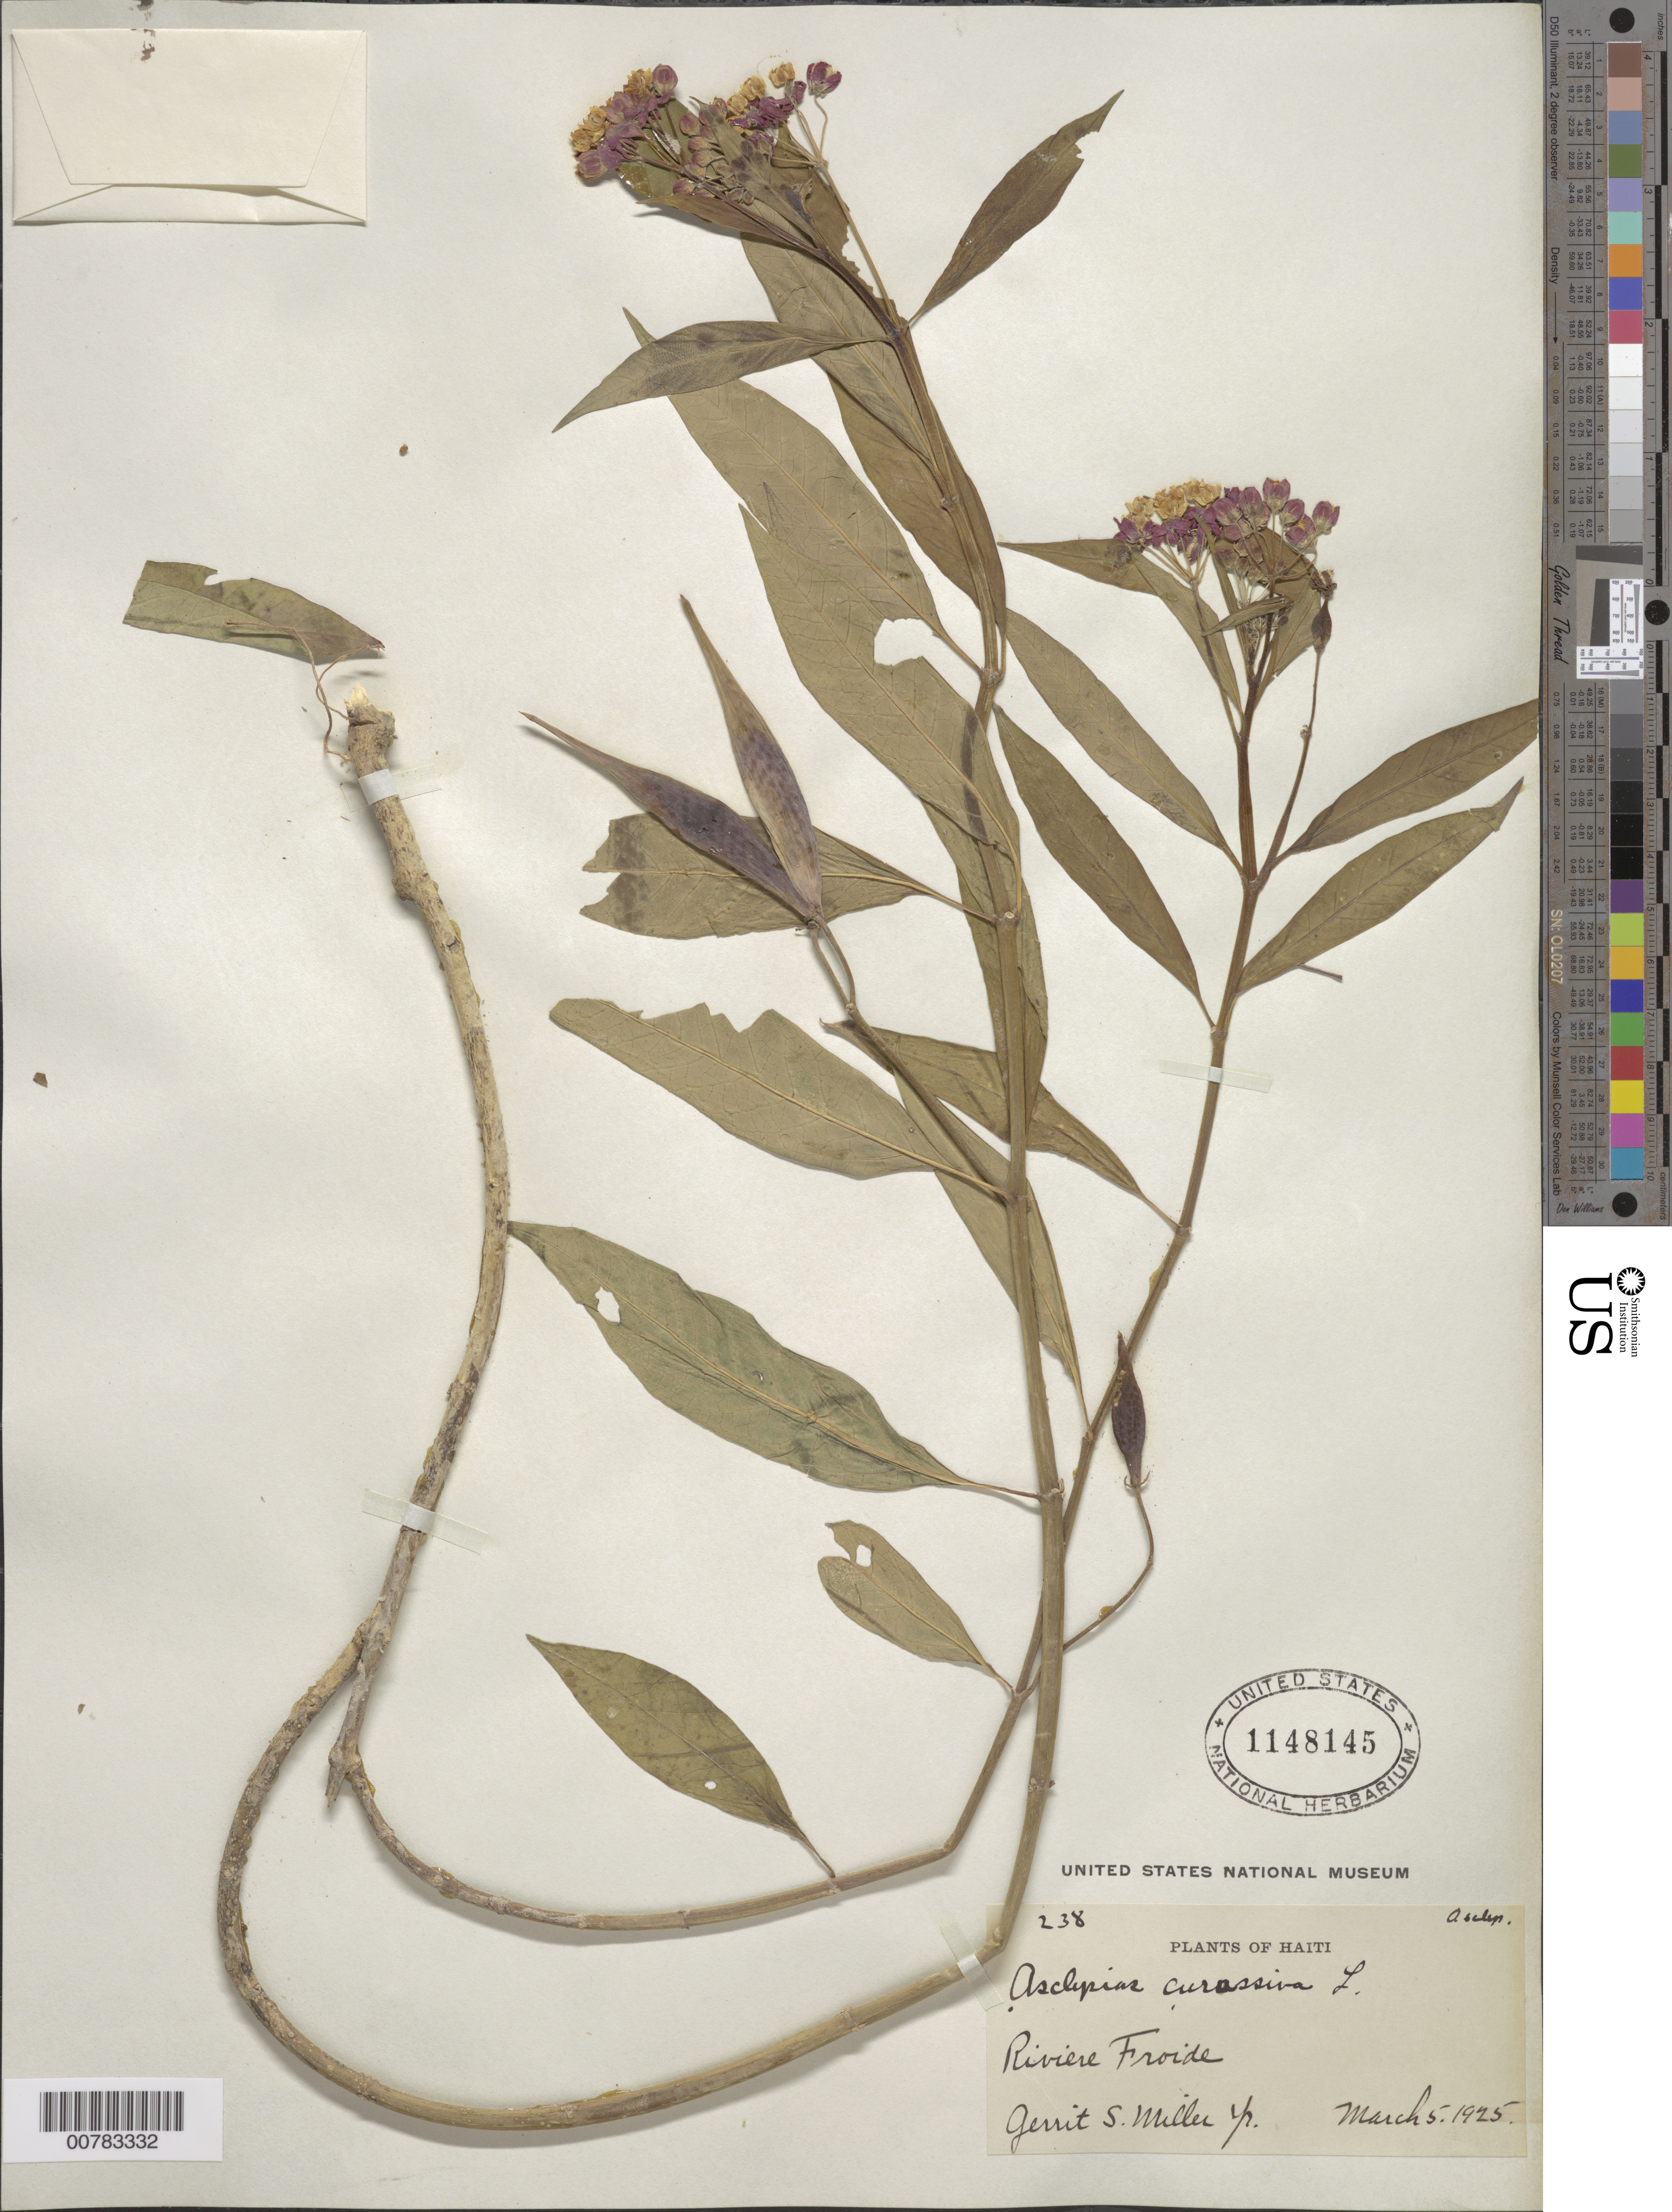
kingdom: Plantae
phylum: Tracheophyta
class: Magnoliopsida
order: Gentianales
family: Apocynaceae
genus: Asclepias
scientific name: Asclepias curassavica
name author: L.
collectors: G. S. Miller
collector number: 238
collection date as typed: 05 Mar 1925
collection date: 1925-03-05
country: Haiti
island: Hispaniola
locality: Riviere Froide.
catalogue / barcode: US 1148145